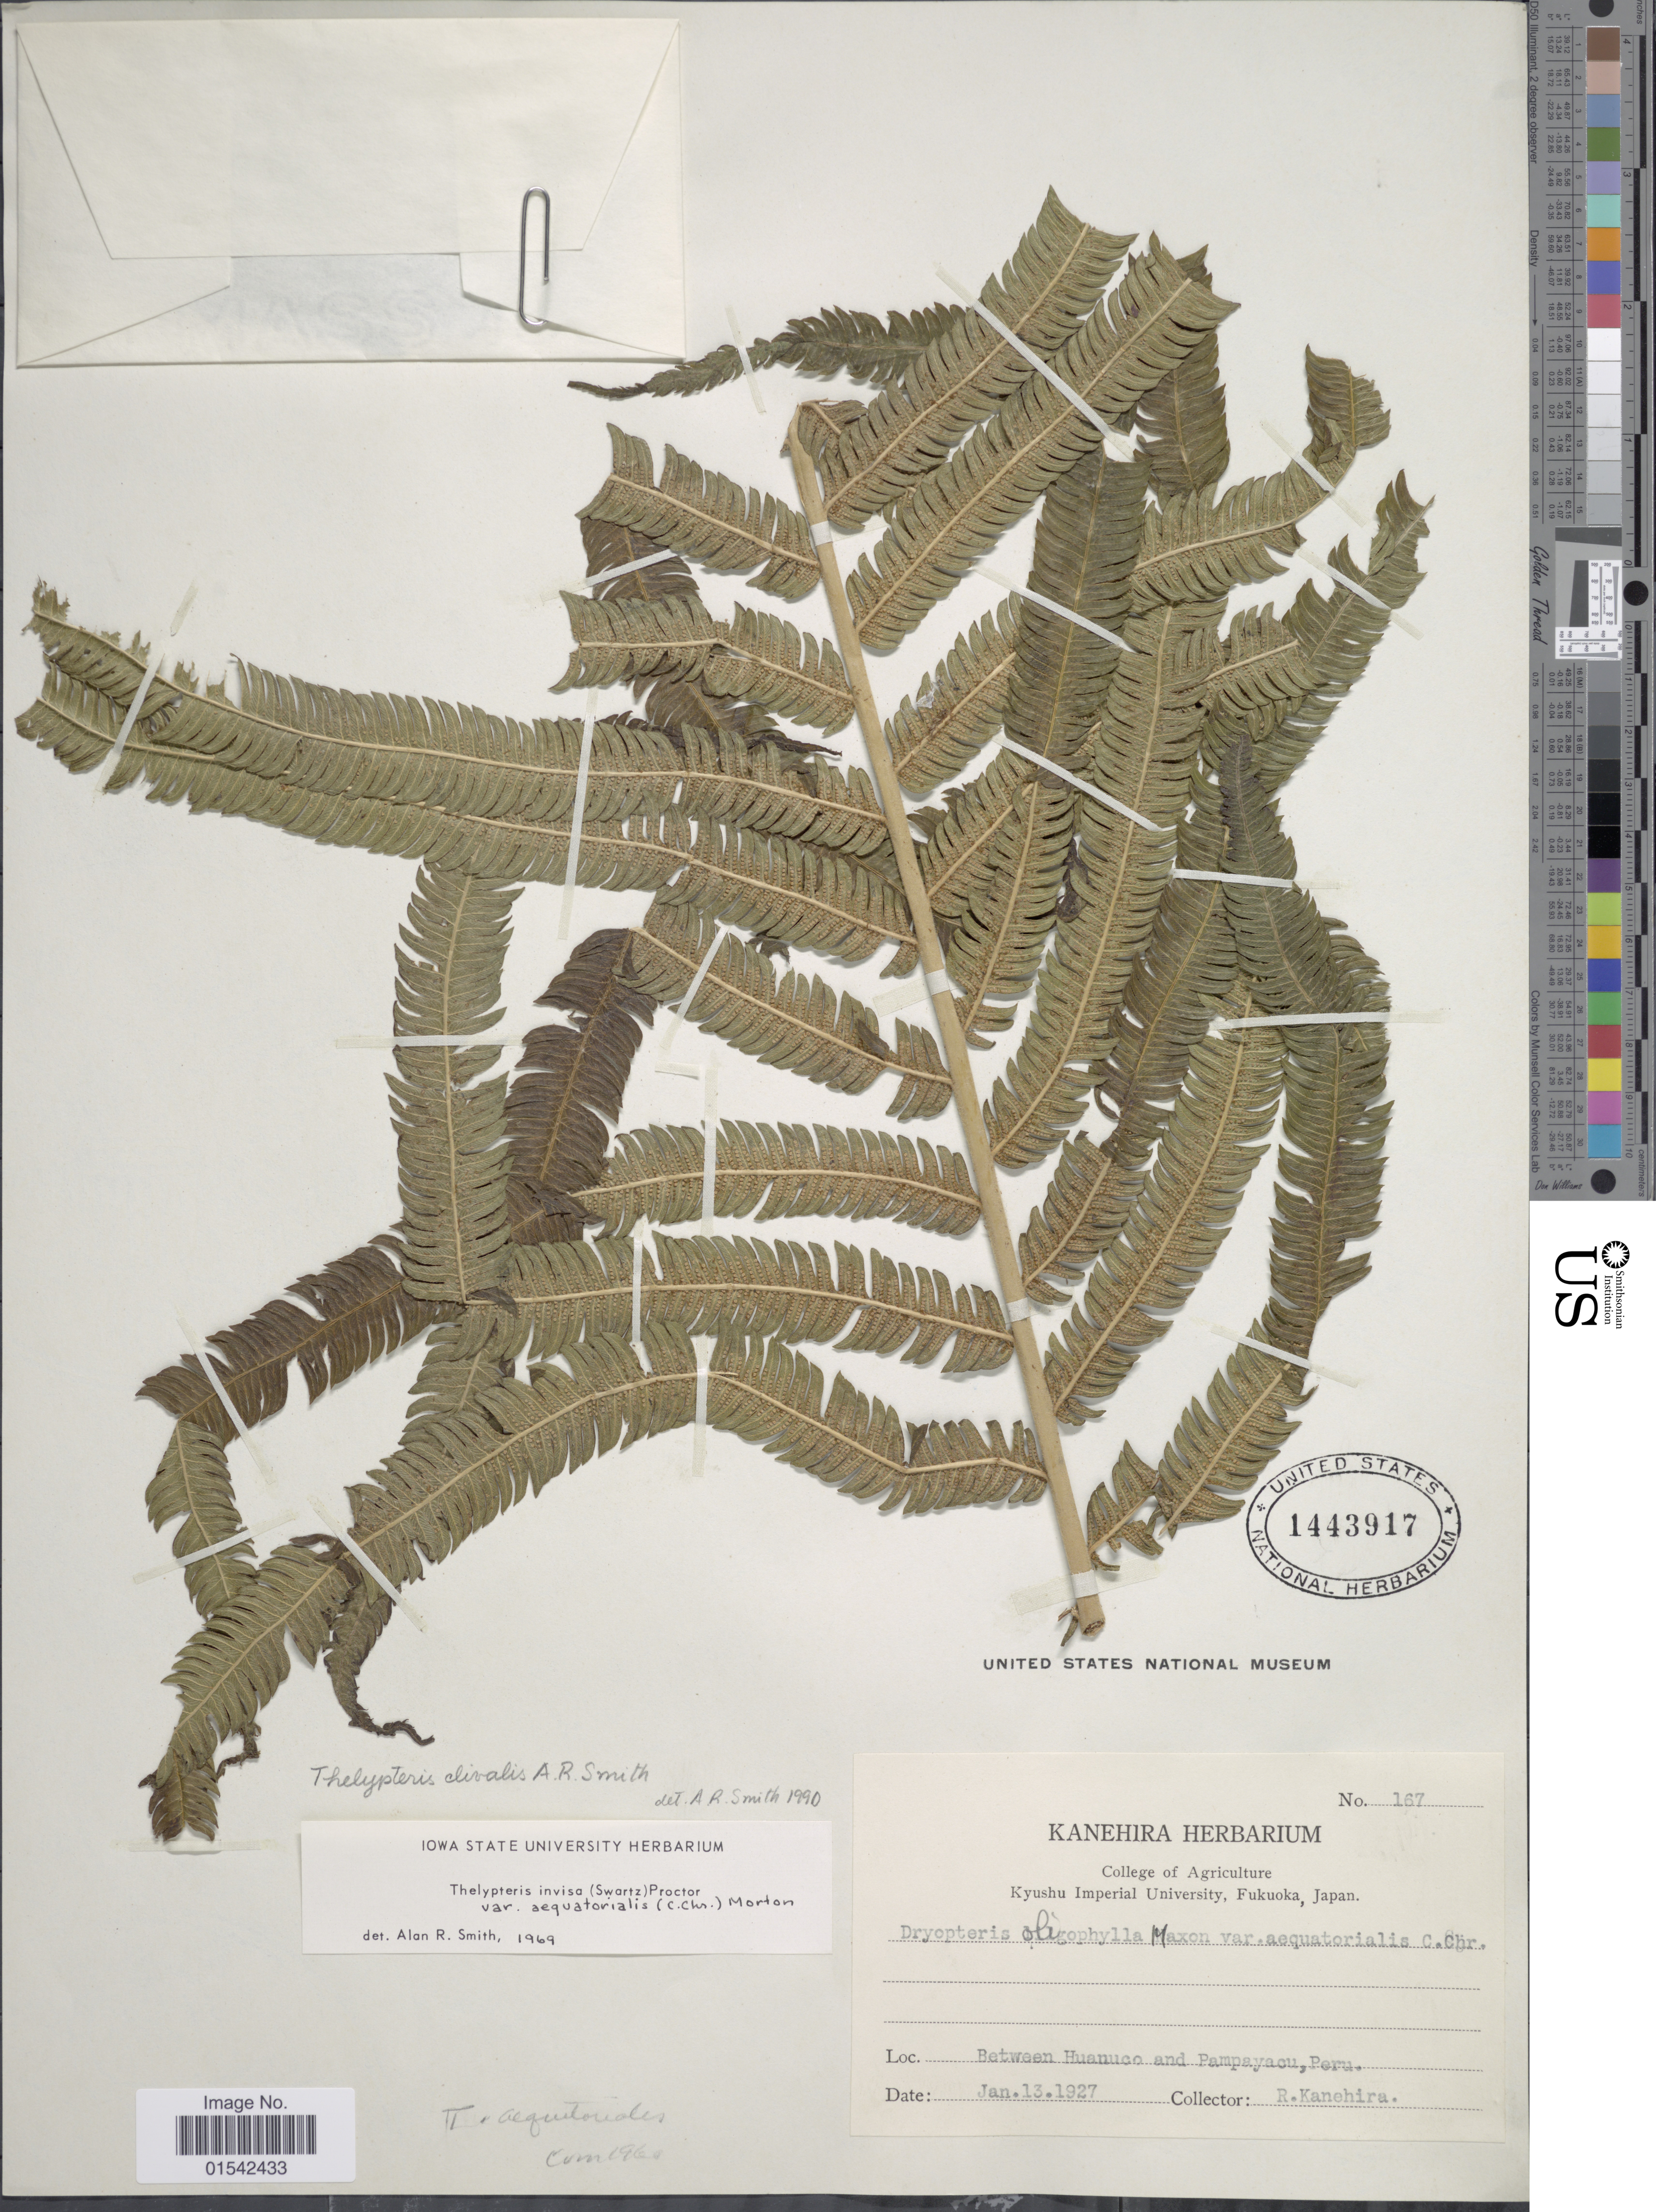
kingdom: Plantae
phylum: Tracheophyta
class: Polypodiopsida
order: Polypodiales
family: Thelypteridaceae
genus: Cyclosorus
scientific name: Cyclosorus clivalis (A.R. Sm.) comb. nov., ined 2015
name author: (A.R. Sm.)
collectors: R. Kanehira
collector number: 167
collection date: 1927-01-13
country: Peru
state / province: Huánuco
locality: Between Huanuco and Pampayacu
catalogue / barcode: US 1443917